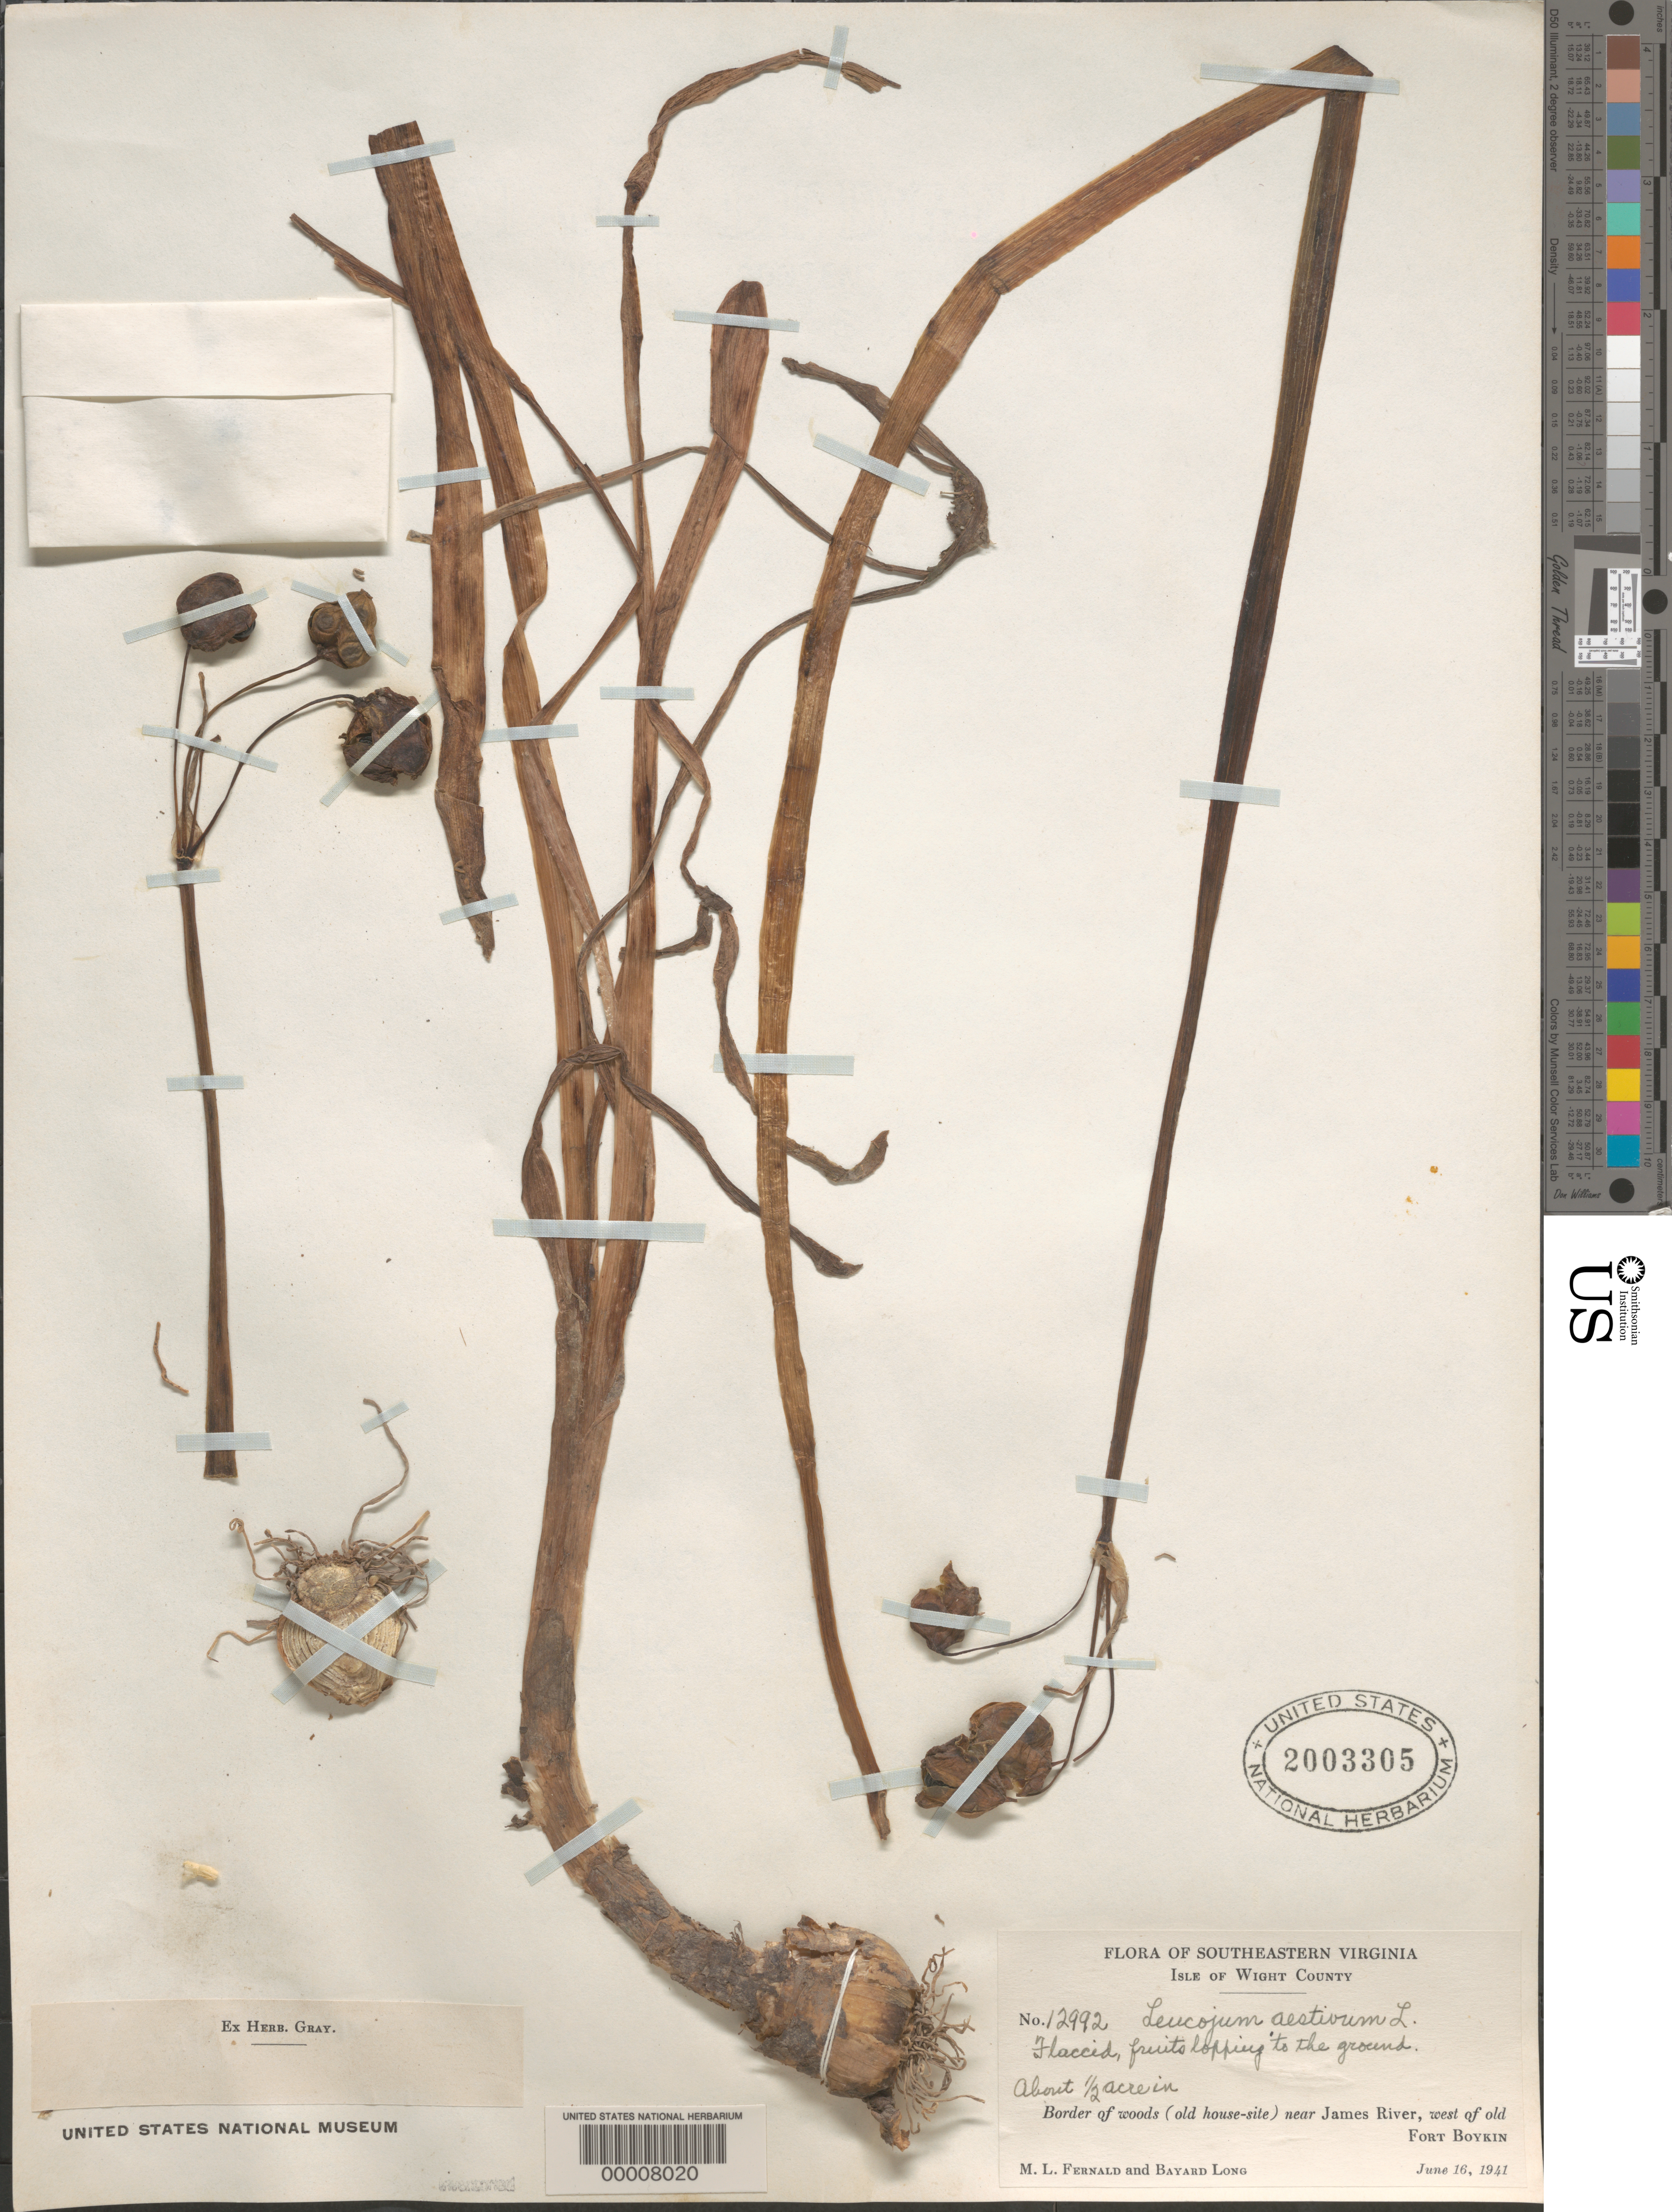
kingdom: Plantae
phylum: Tracheophyta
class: Liliopsida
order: Asparagales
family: Amaryllidaceae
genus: Leucojum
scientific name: Leucojum aestivum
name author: L.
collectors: M. L. Fernald & B. H. Long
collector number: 12992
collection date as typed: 16 Jun 1941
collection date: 1941-06-16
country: United States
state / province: Virginia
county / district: Isle of Wight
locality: Near james river, w of old fort boykin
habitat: Border of woods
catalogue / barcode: US 2003305